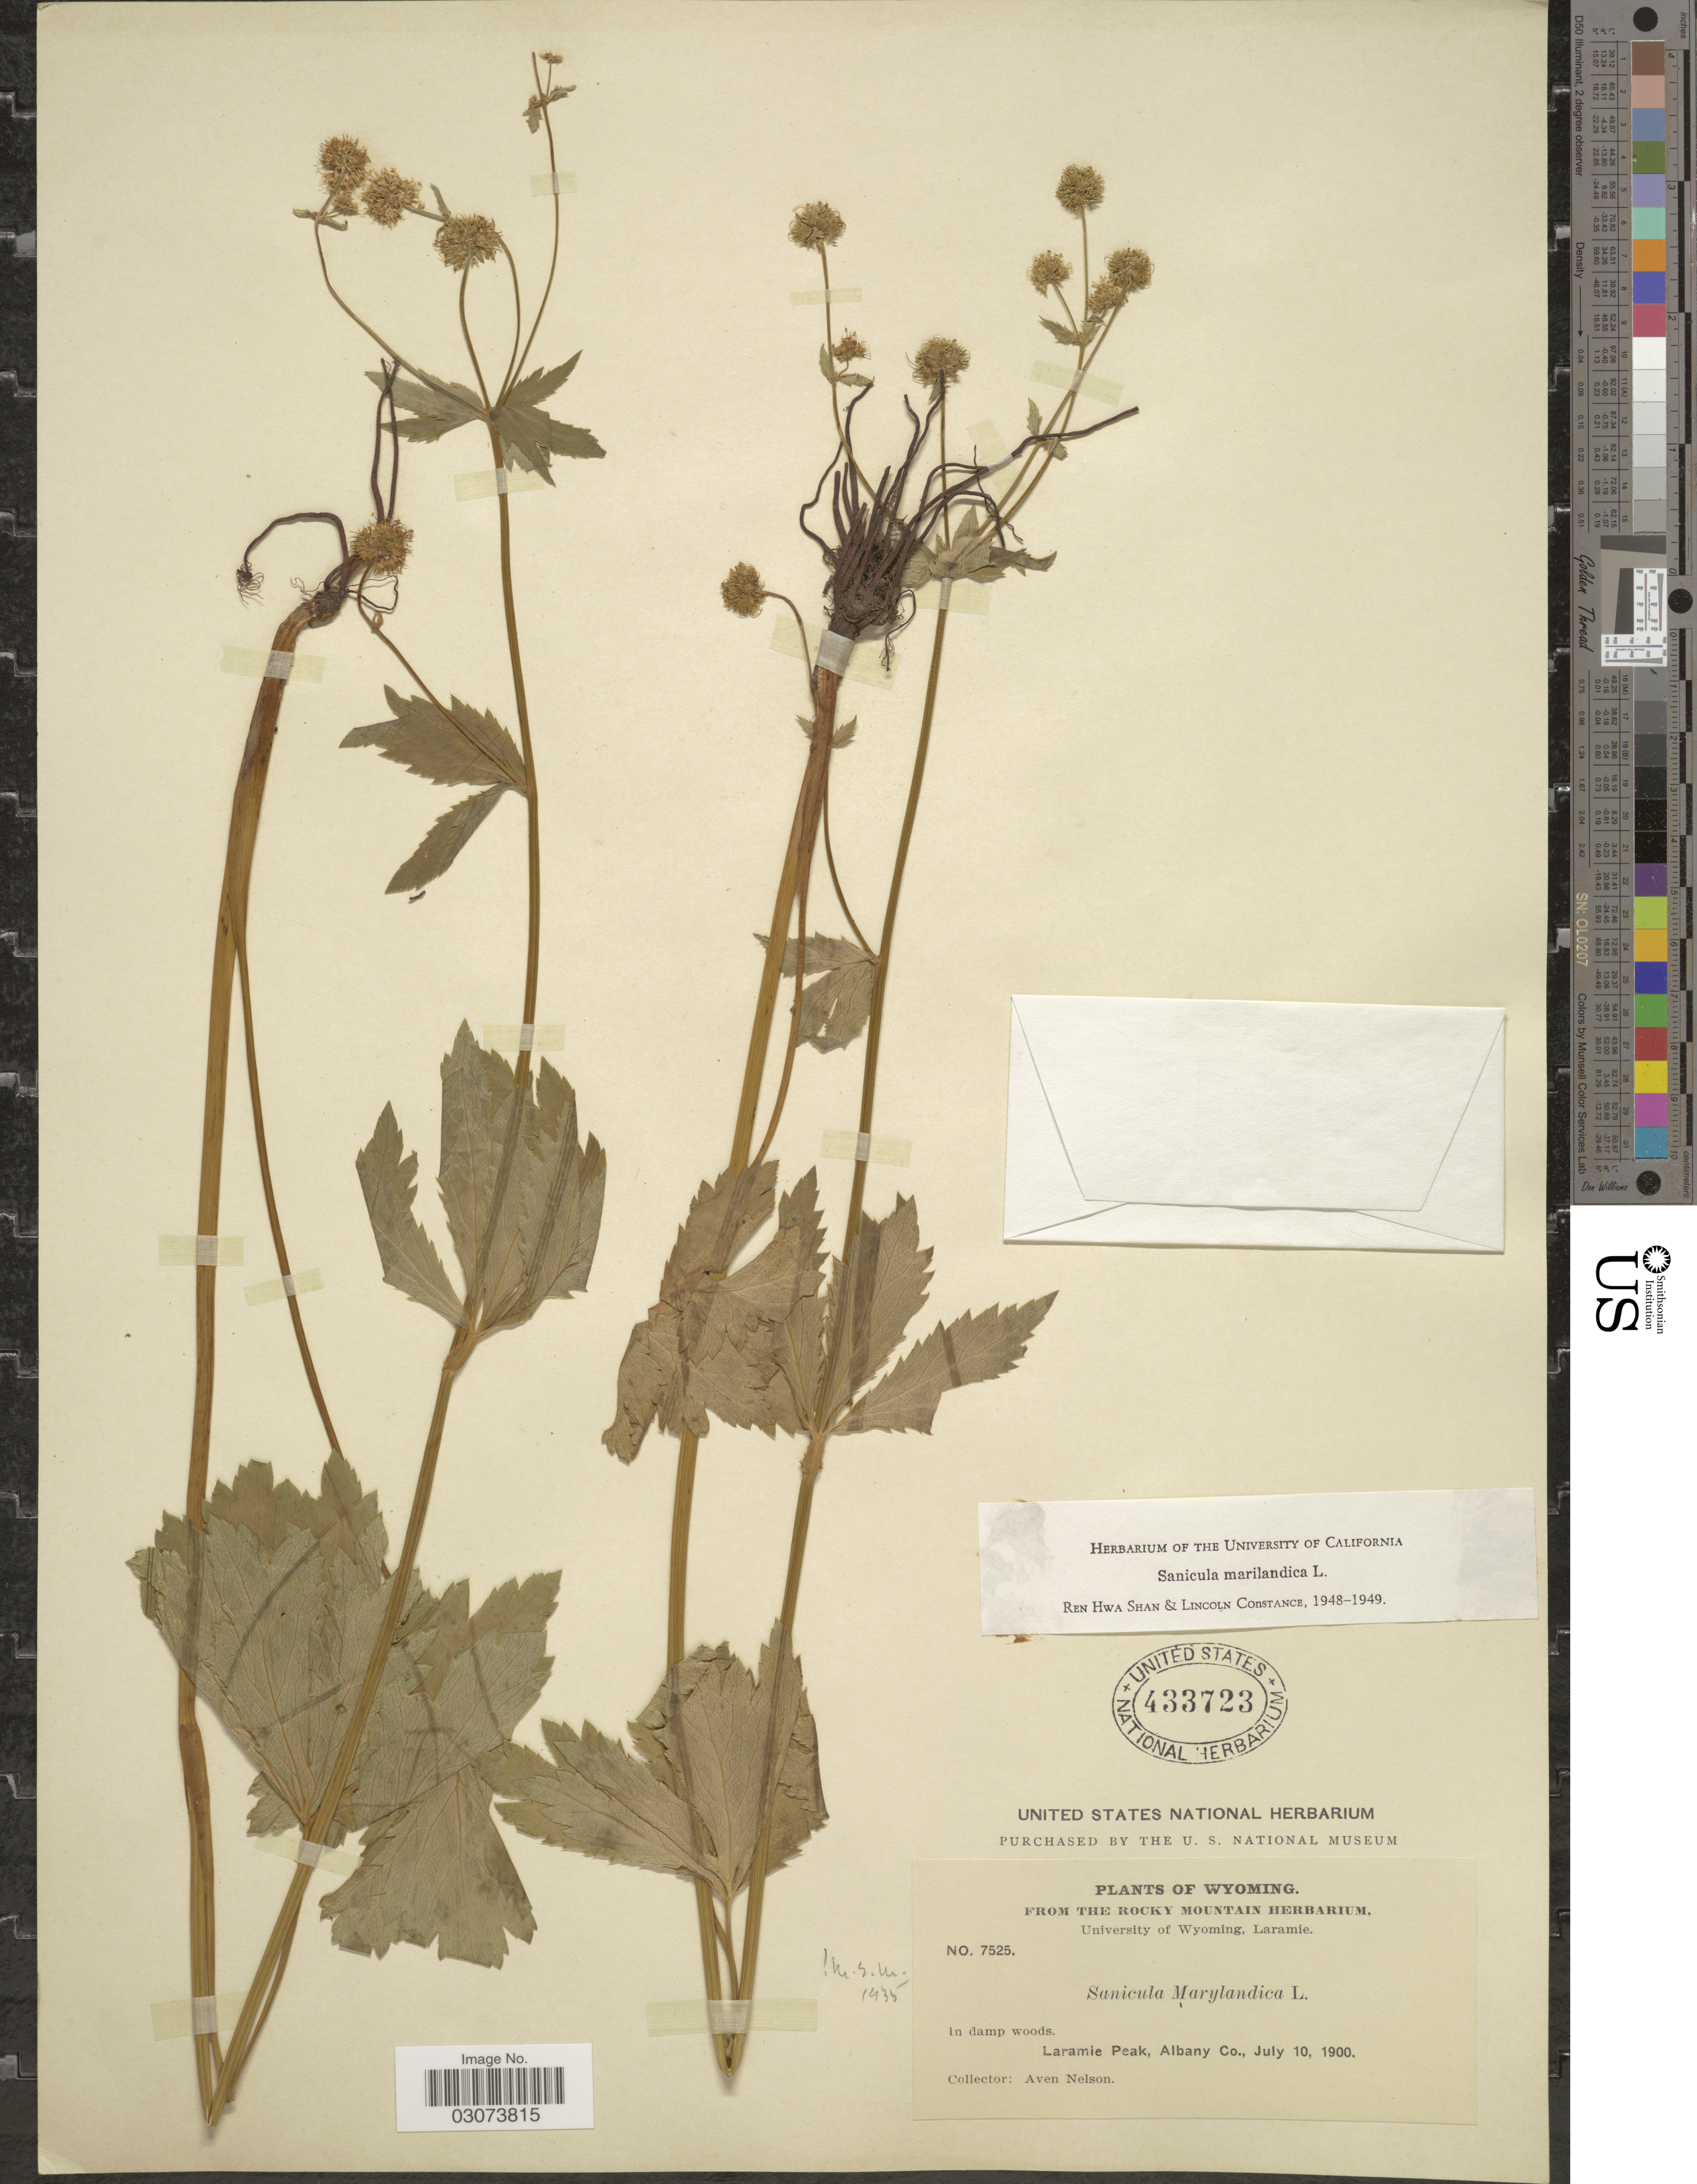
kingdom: Plantae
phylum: Tracheophyta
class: Magnoliopsida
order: Apiales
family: Apiaceae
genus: Sanicula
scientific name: Sanicula marilandica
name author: L.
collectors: A. Nelson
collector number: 7525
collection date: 1900-07-10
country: United States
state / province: Wyoming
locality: Laramie Peak, Albany Co.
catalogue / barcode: US 433723